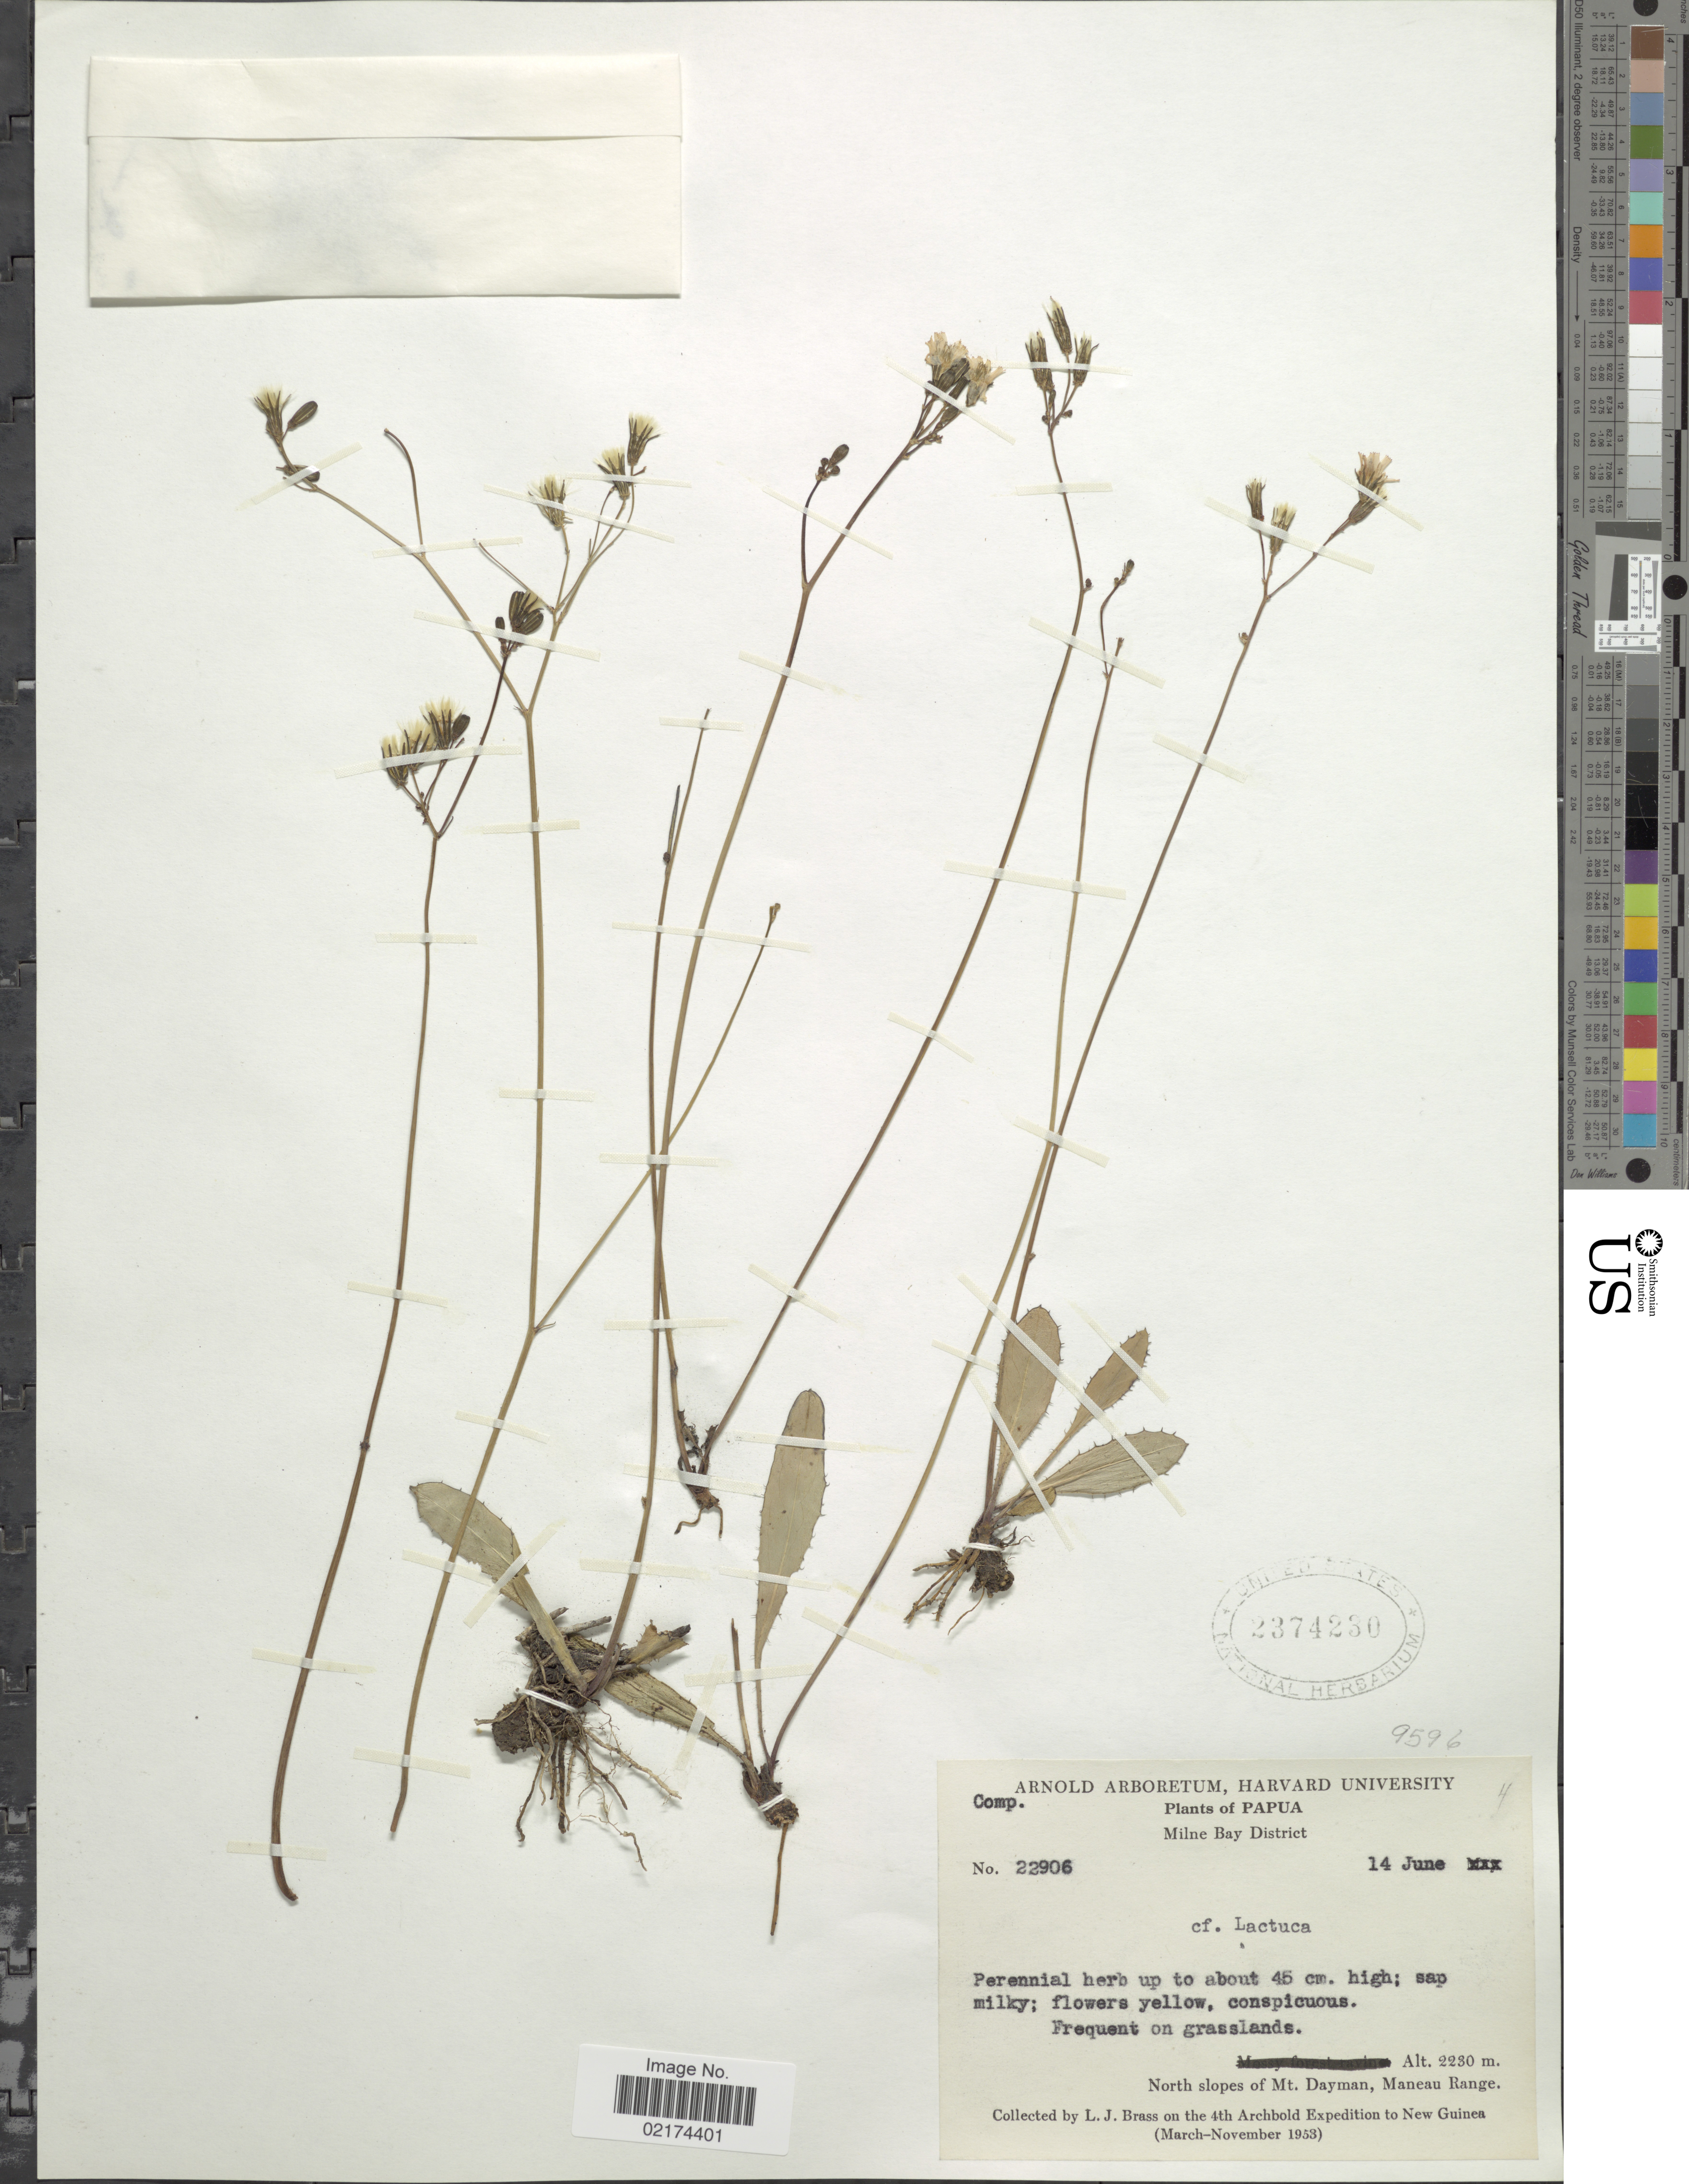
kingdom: Plantae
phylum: Tracheophyta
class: Magnoliopsida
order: Asterales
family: Asteraceae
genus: Lactuca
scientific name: Lactuca sp.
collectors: L. J. Brass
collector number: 22906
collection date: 1953-06-14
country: Papua New Guinea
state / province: Milne Bay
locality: Papua, North slopes of Mt. Dayman, Maneau Range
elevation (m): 2230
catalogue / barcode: US 2374230